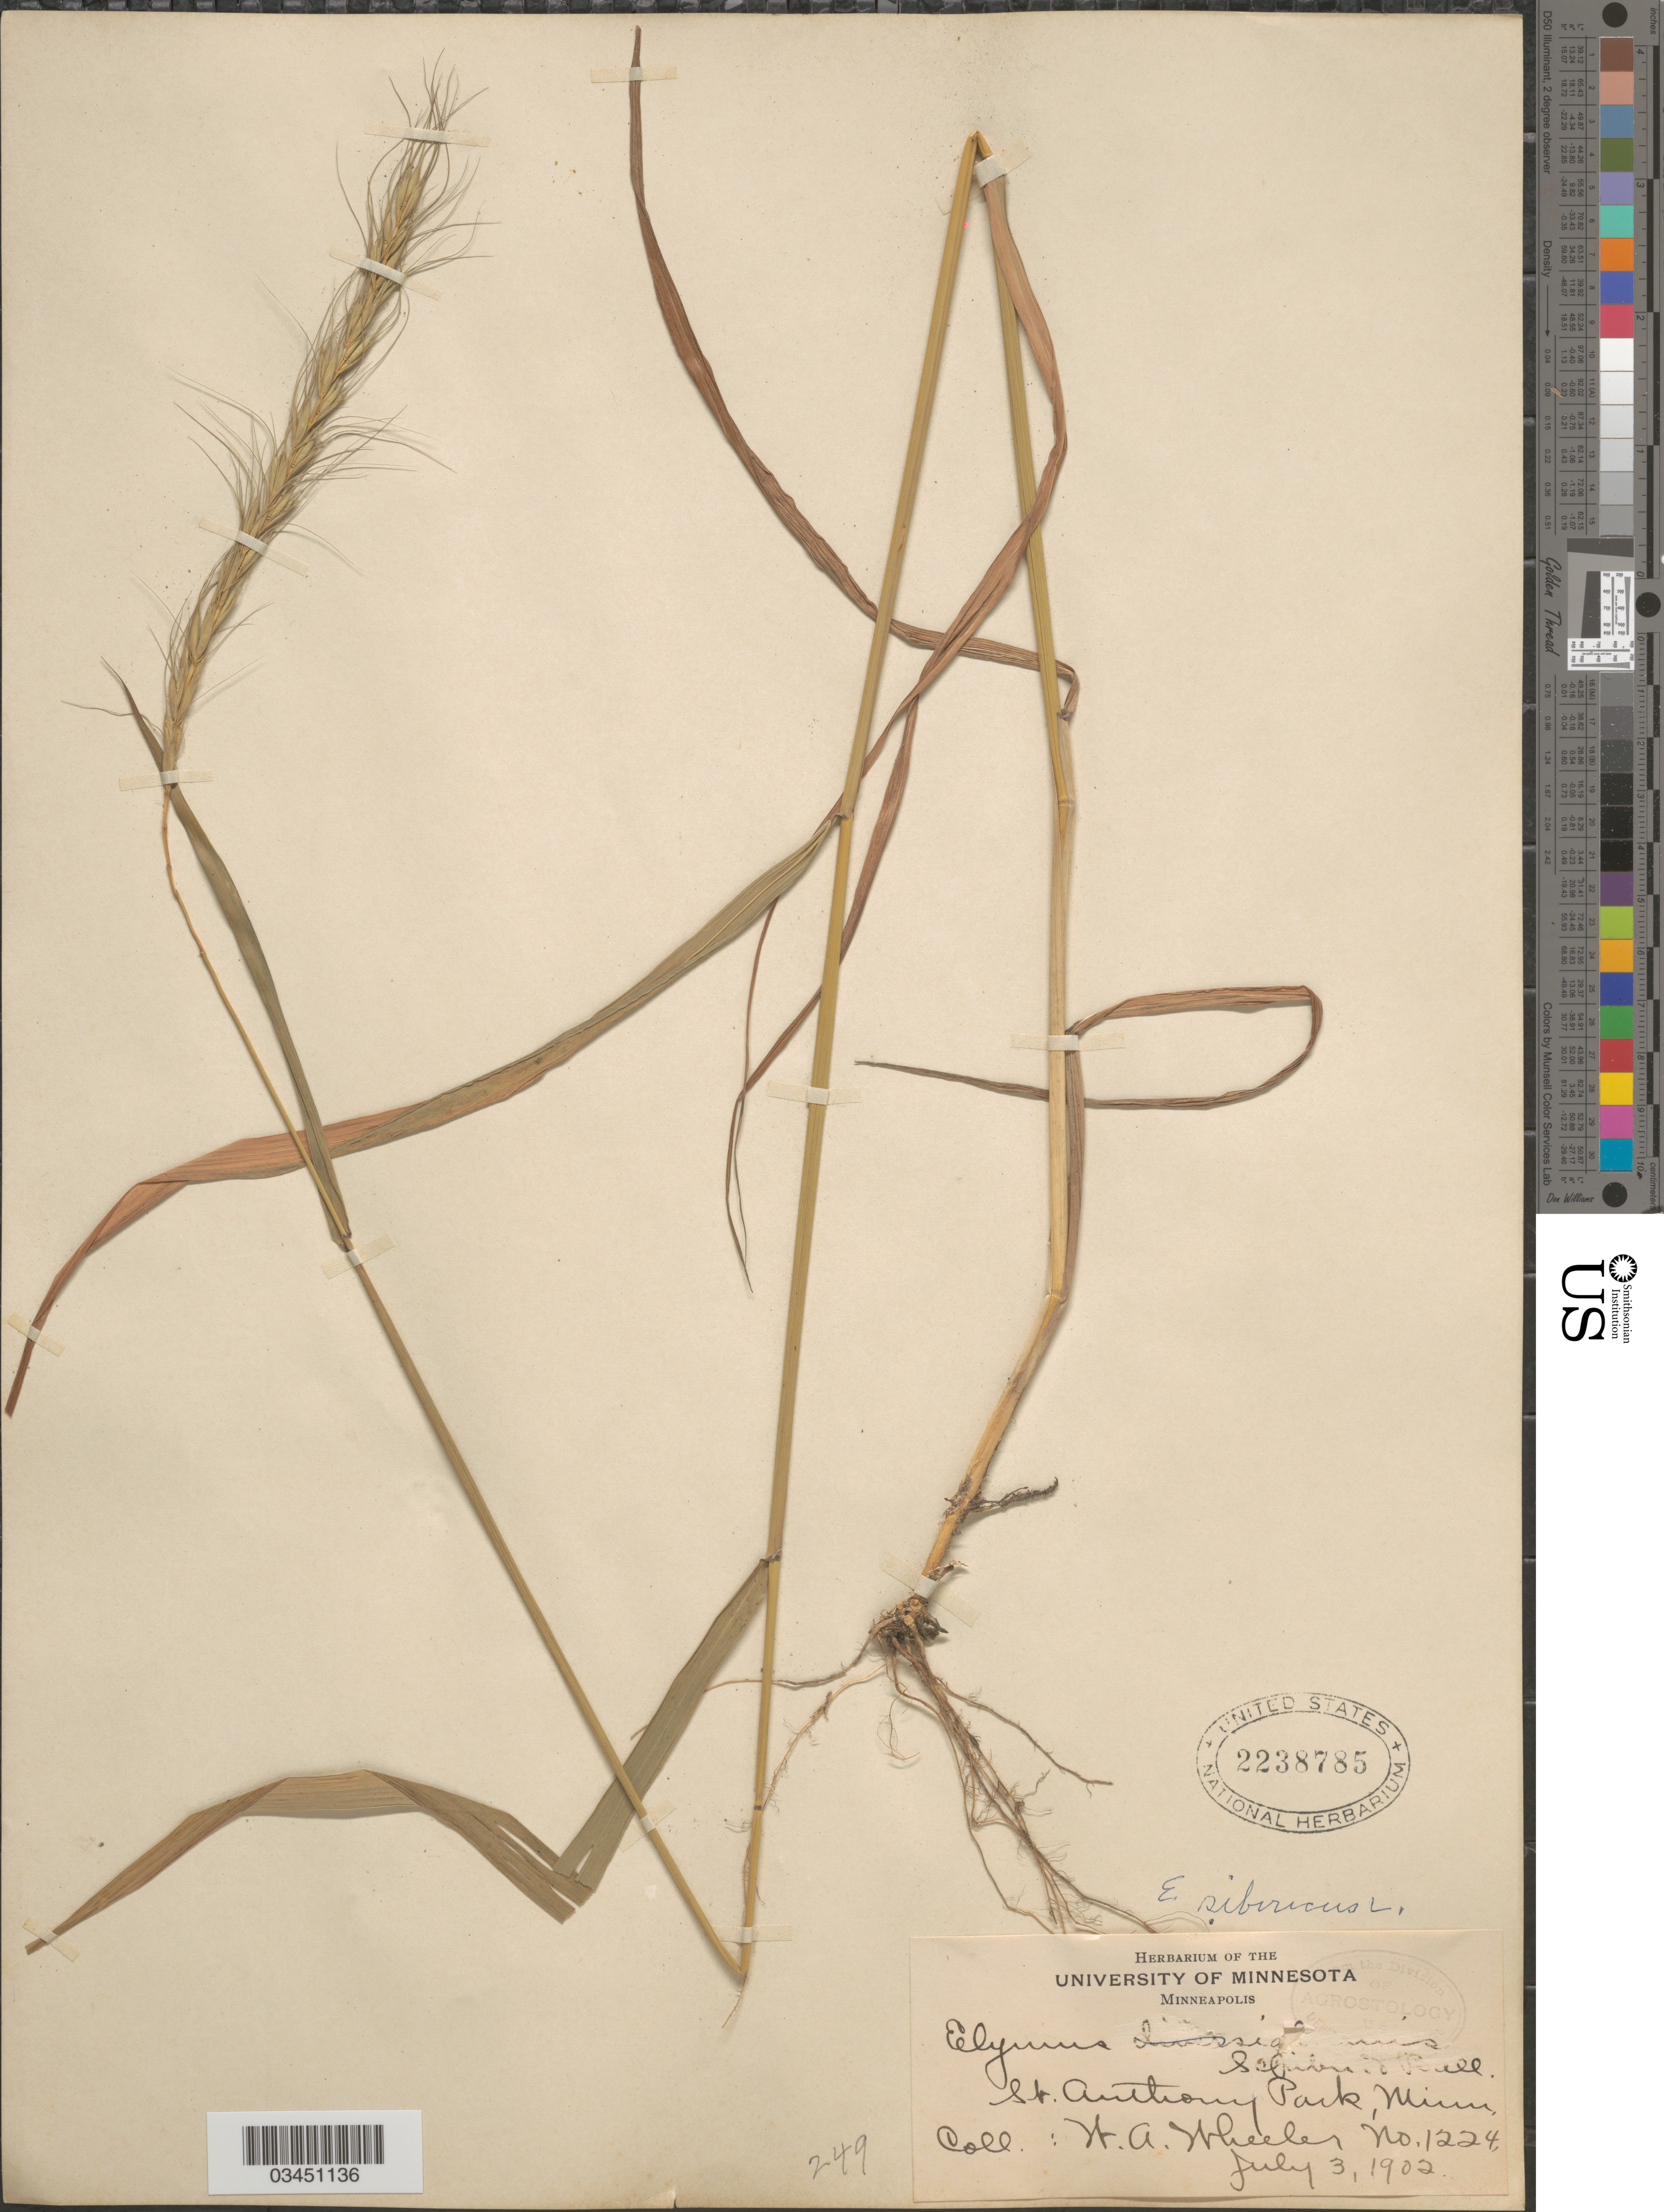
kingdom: Plantae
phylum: Tracheophyta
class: Liliopsida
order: Poales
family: Poaceae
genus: Elymus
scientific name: Elymus sibiricus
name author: L.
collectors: W. Wheeler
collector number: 1224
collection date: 1902-07-03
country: United States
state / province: Minnesota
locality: St. Anthony Park.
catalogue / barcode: US 2238785